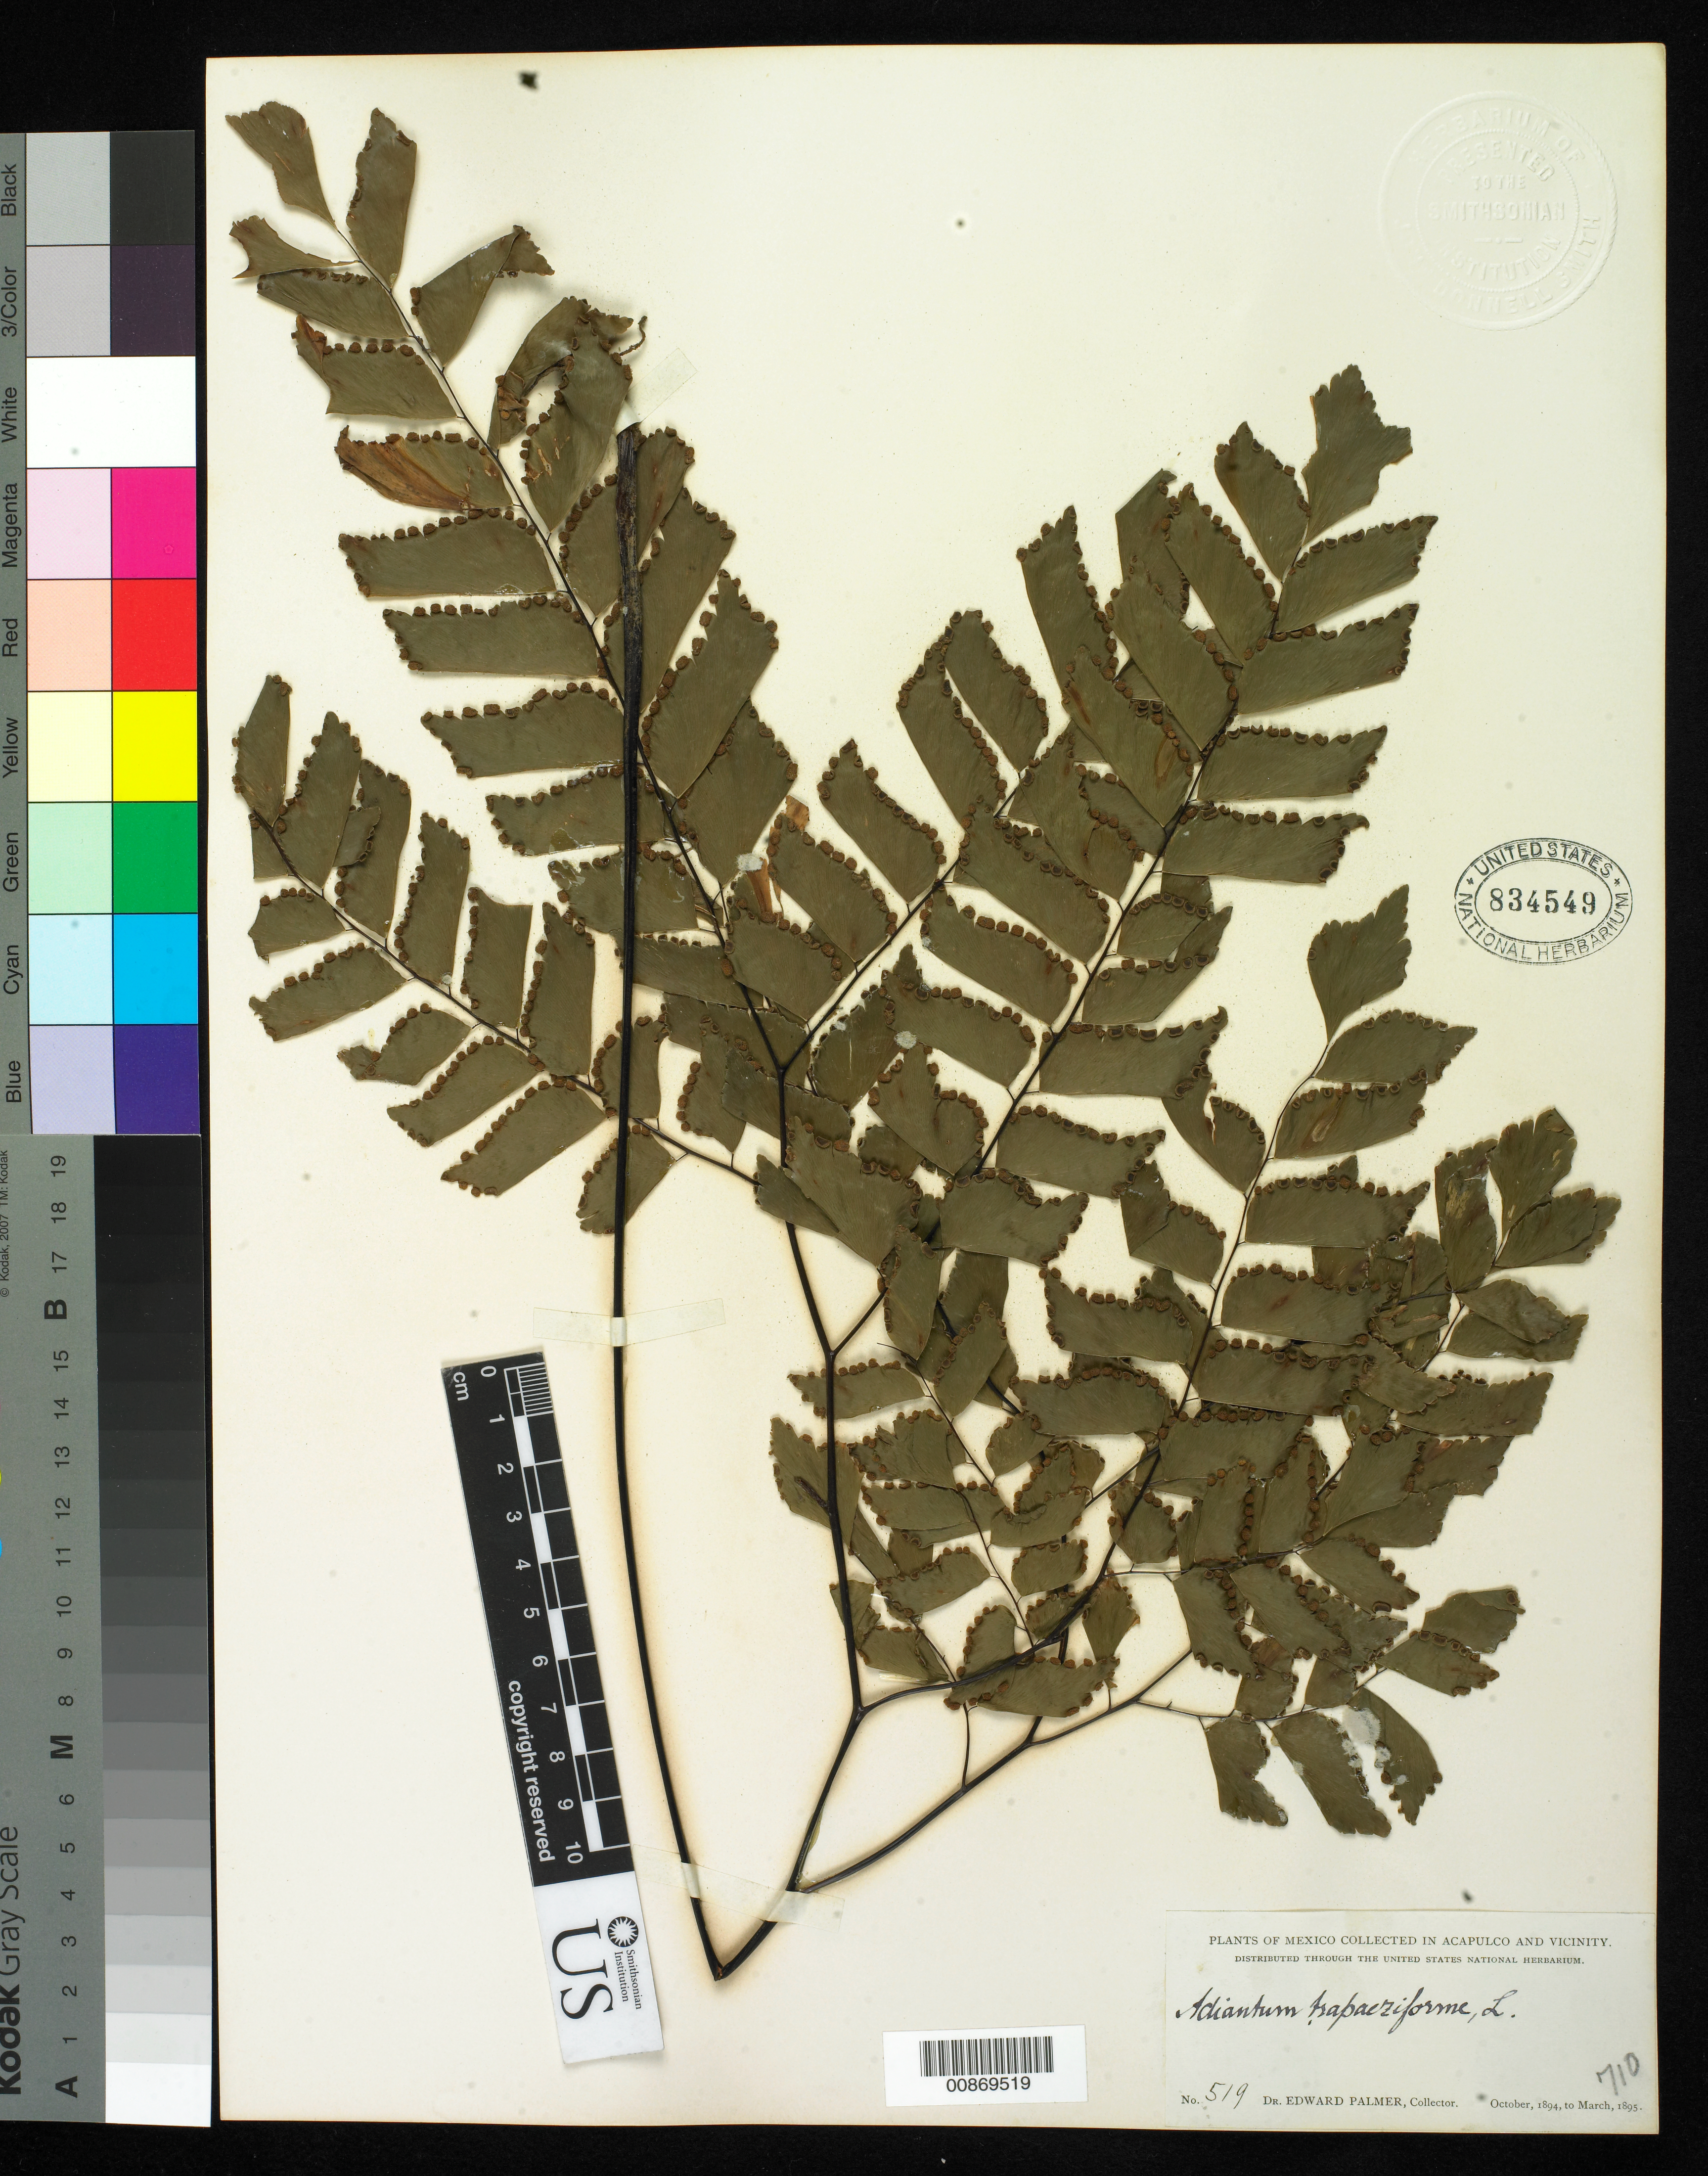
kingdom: Plantae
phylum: Tracheophyta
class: Polypodiopsida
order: Polypodiales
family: Pteridaceae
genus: Adiantum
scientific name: Adiantum trapeziforme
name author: L.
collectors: E. Palmer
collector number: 519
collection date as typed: Oct 1894 to -- Mar 1895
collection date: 1894-10/1895-03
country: Mexico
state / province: Guerrero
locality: Acapulco, Guerrero and vicinity.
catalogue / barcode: US 834549